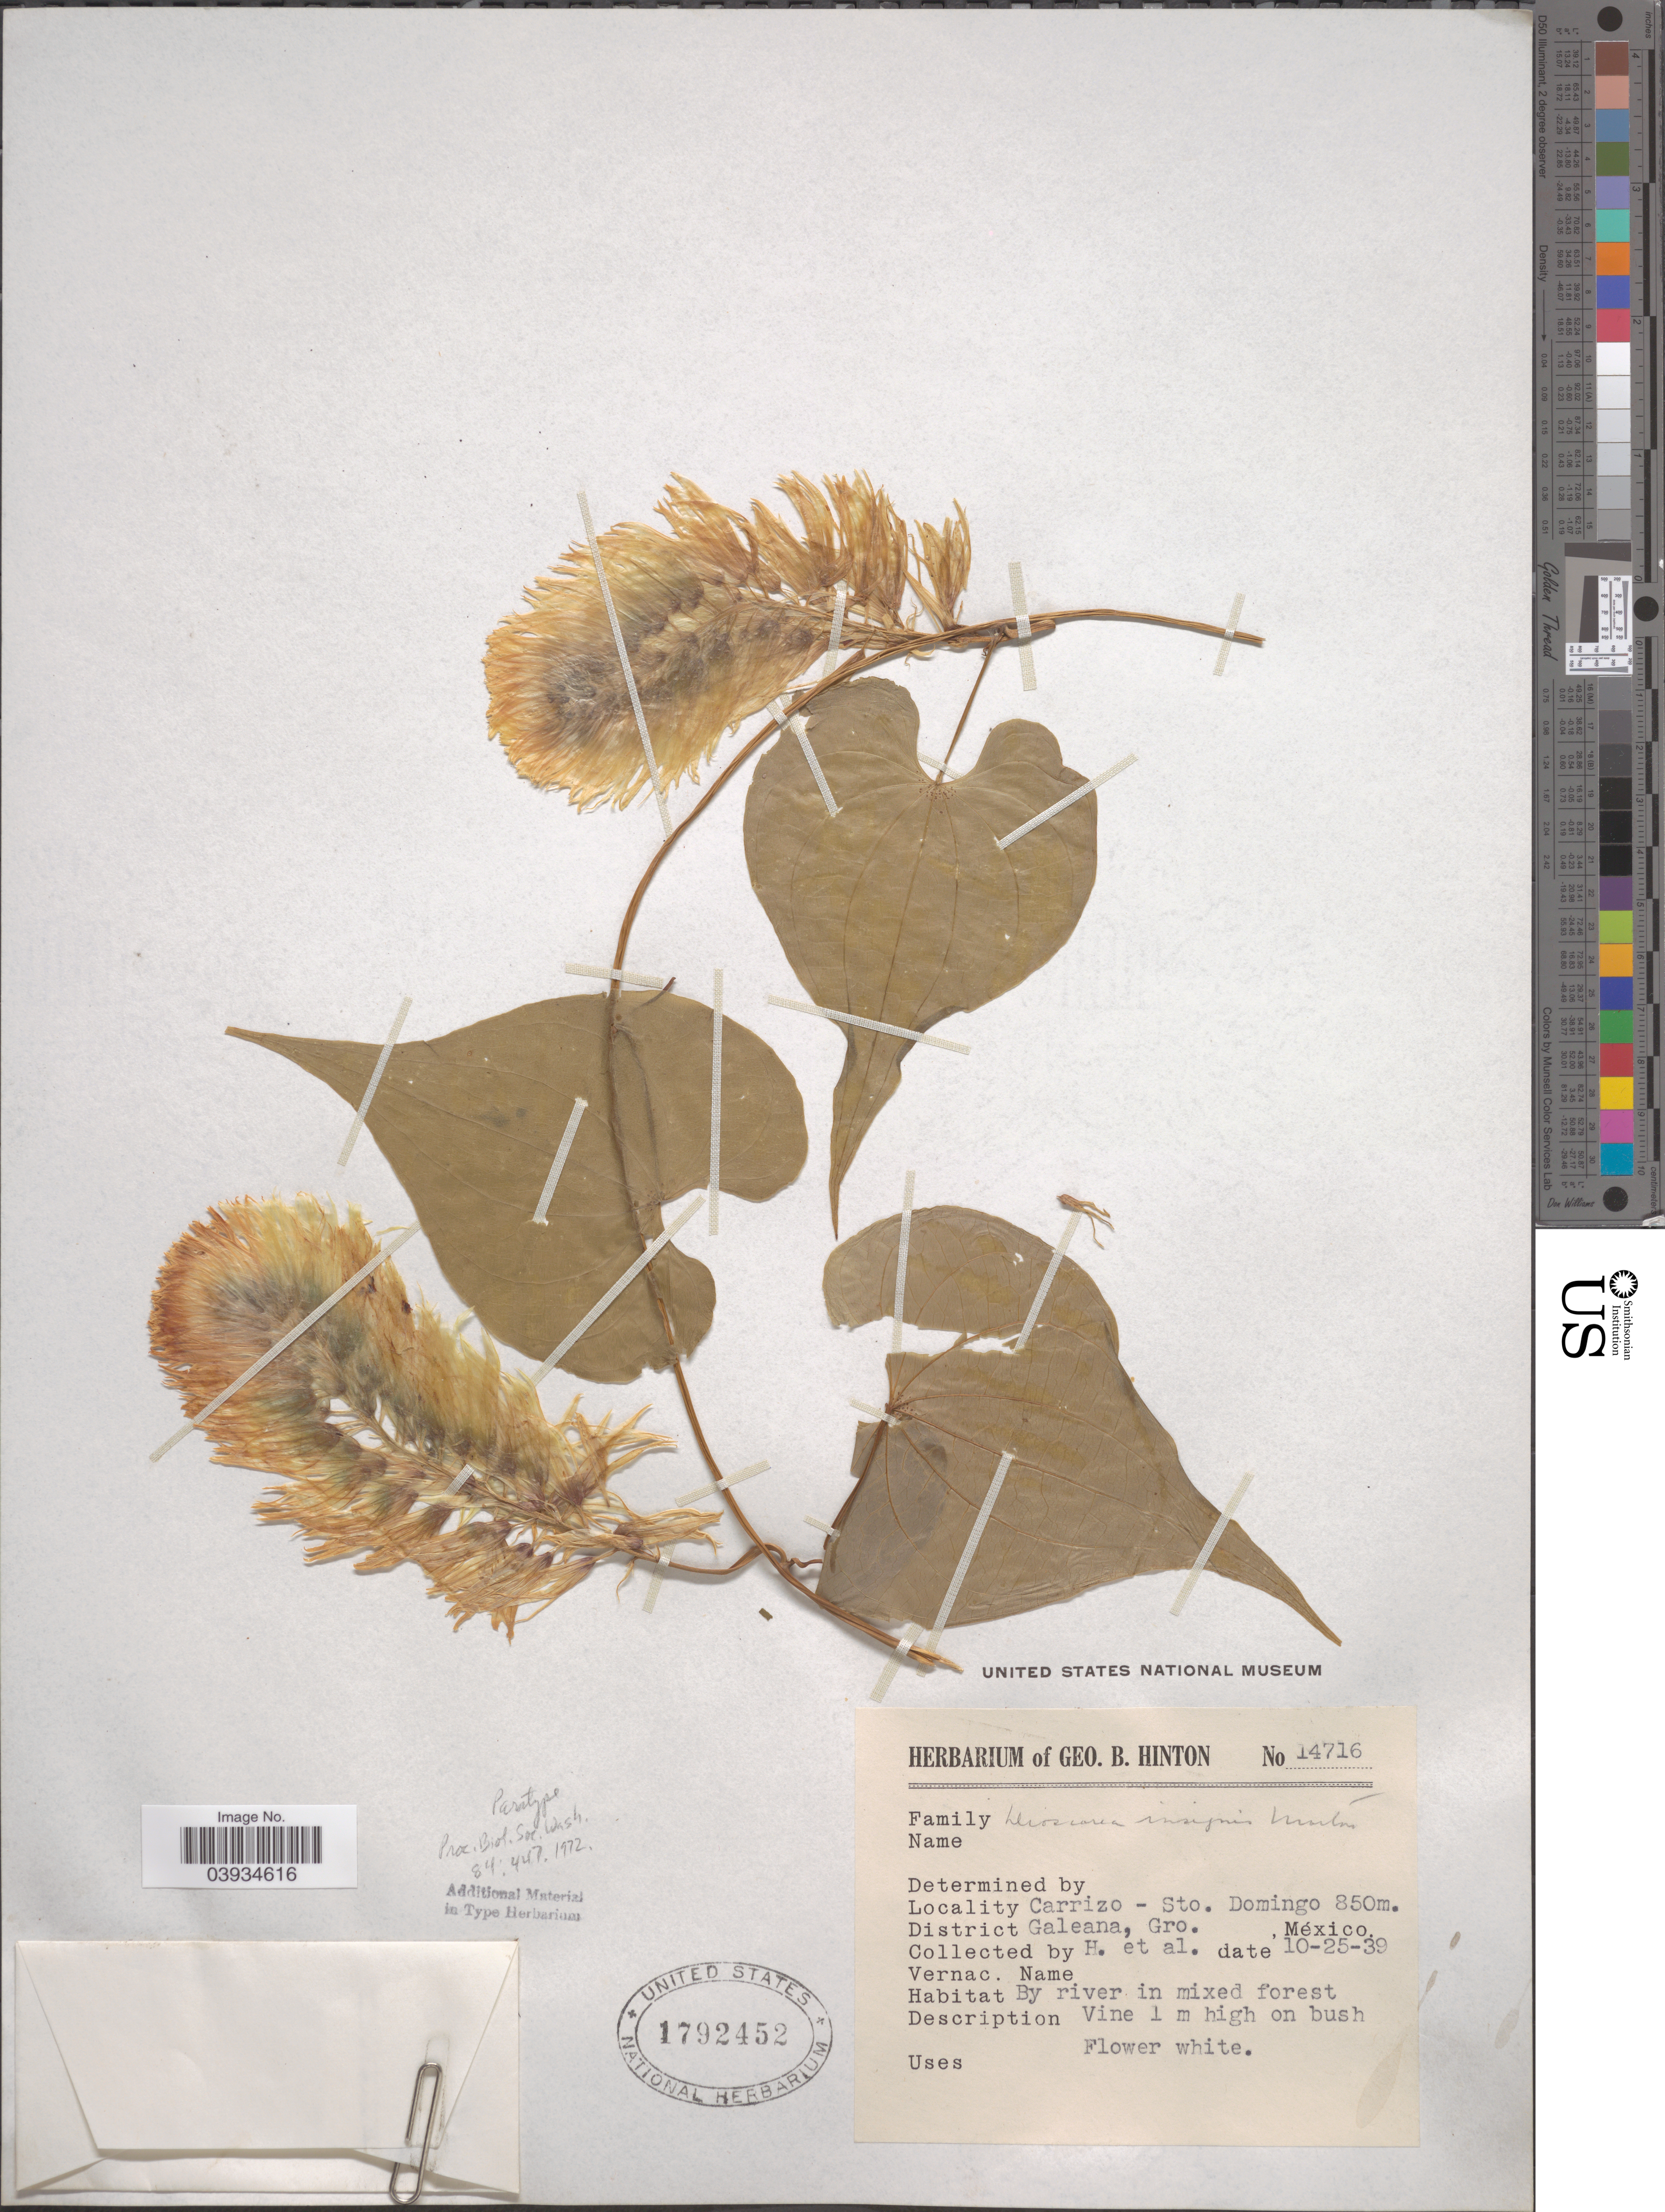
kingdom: Plantae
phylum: Tracheophyta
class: Liliopsida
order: Dioscoreales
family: Dioscoreaceae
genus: Dioscorea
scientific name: Dioscorea insignis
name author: C.V. Morton & B.G. Schub.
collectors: G. B. Hinton & et al.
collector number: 14716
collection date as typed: Transcribed d/m/y: 25/10/39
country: Mexico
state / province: Guerrero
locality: Carrizo - Sto. Domingo. District Galeana.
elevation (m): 850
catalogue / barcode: US 1792452